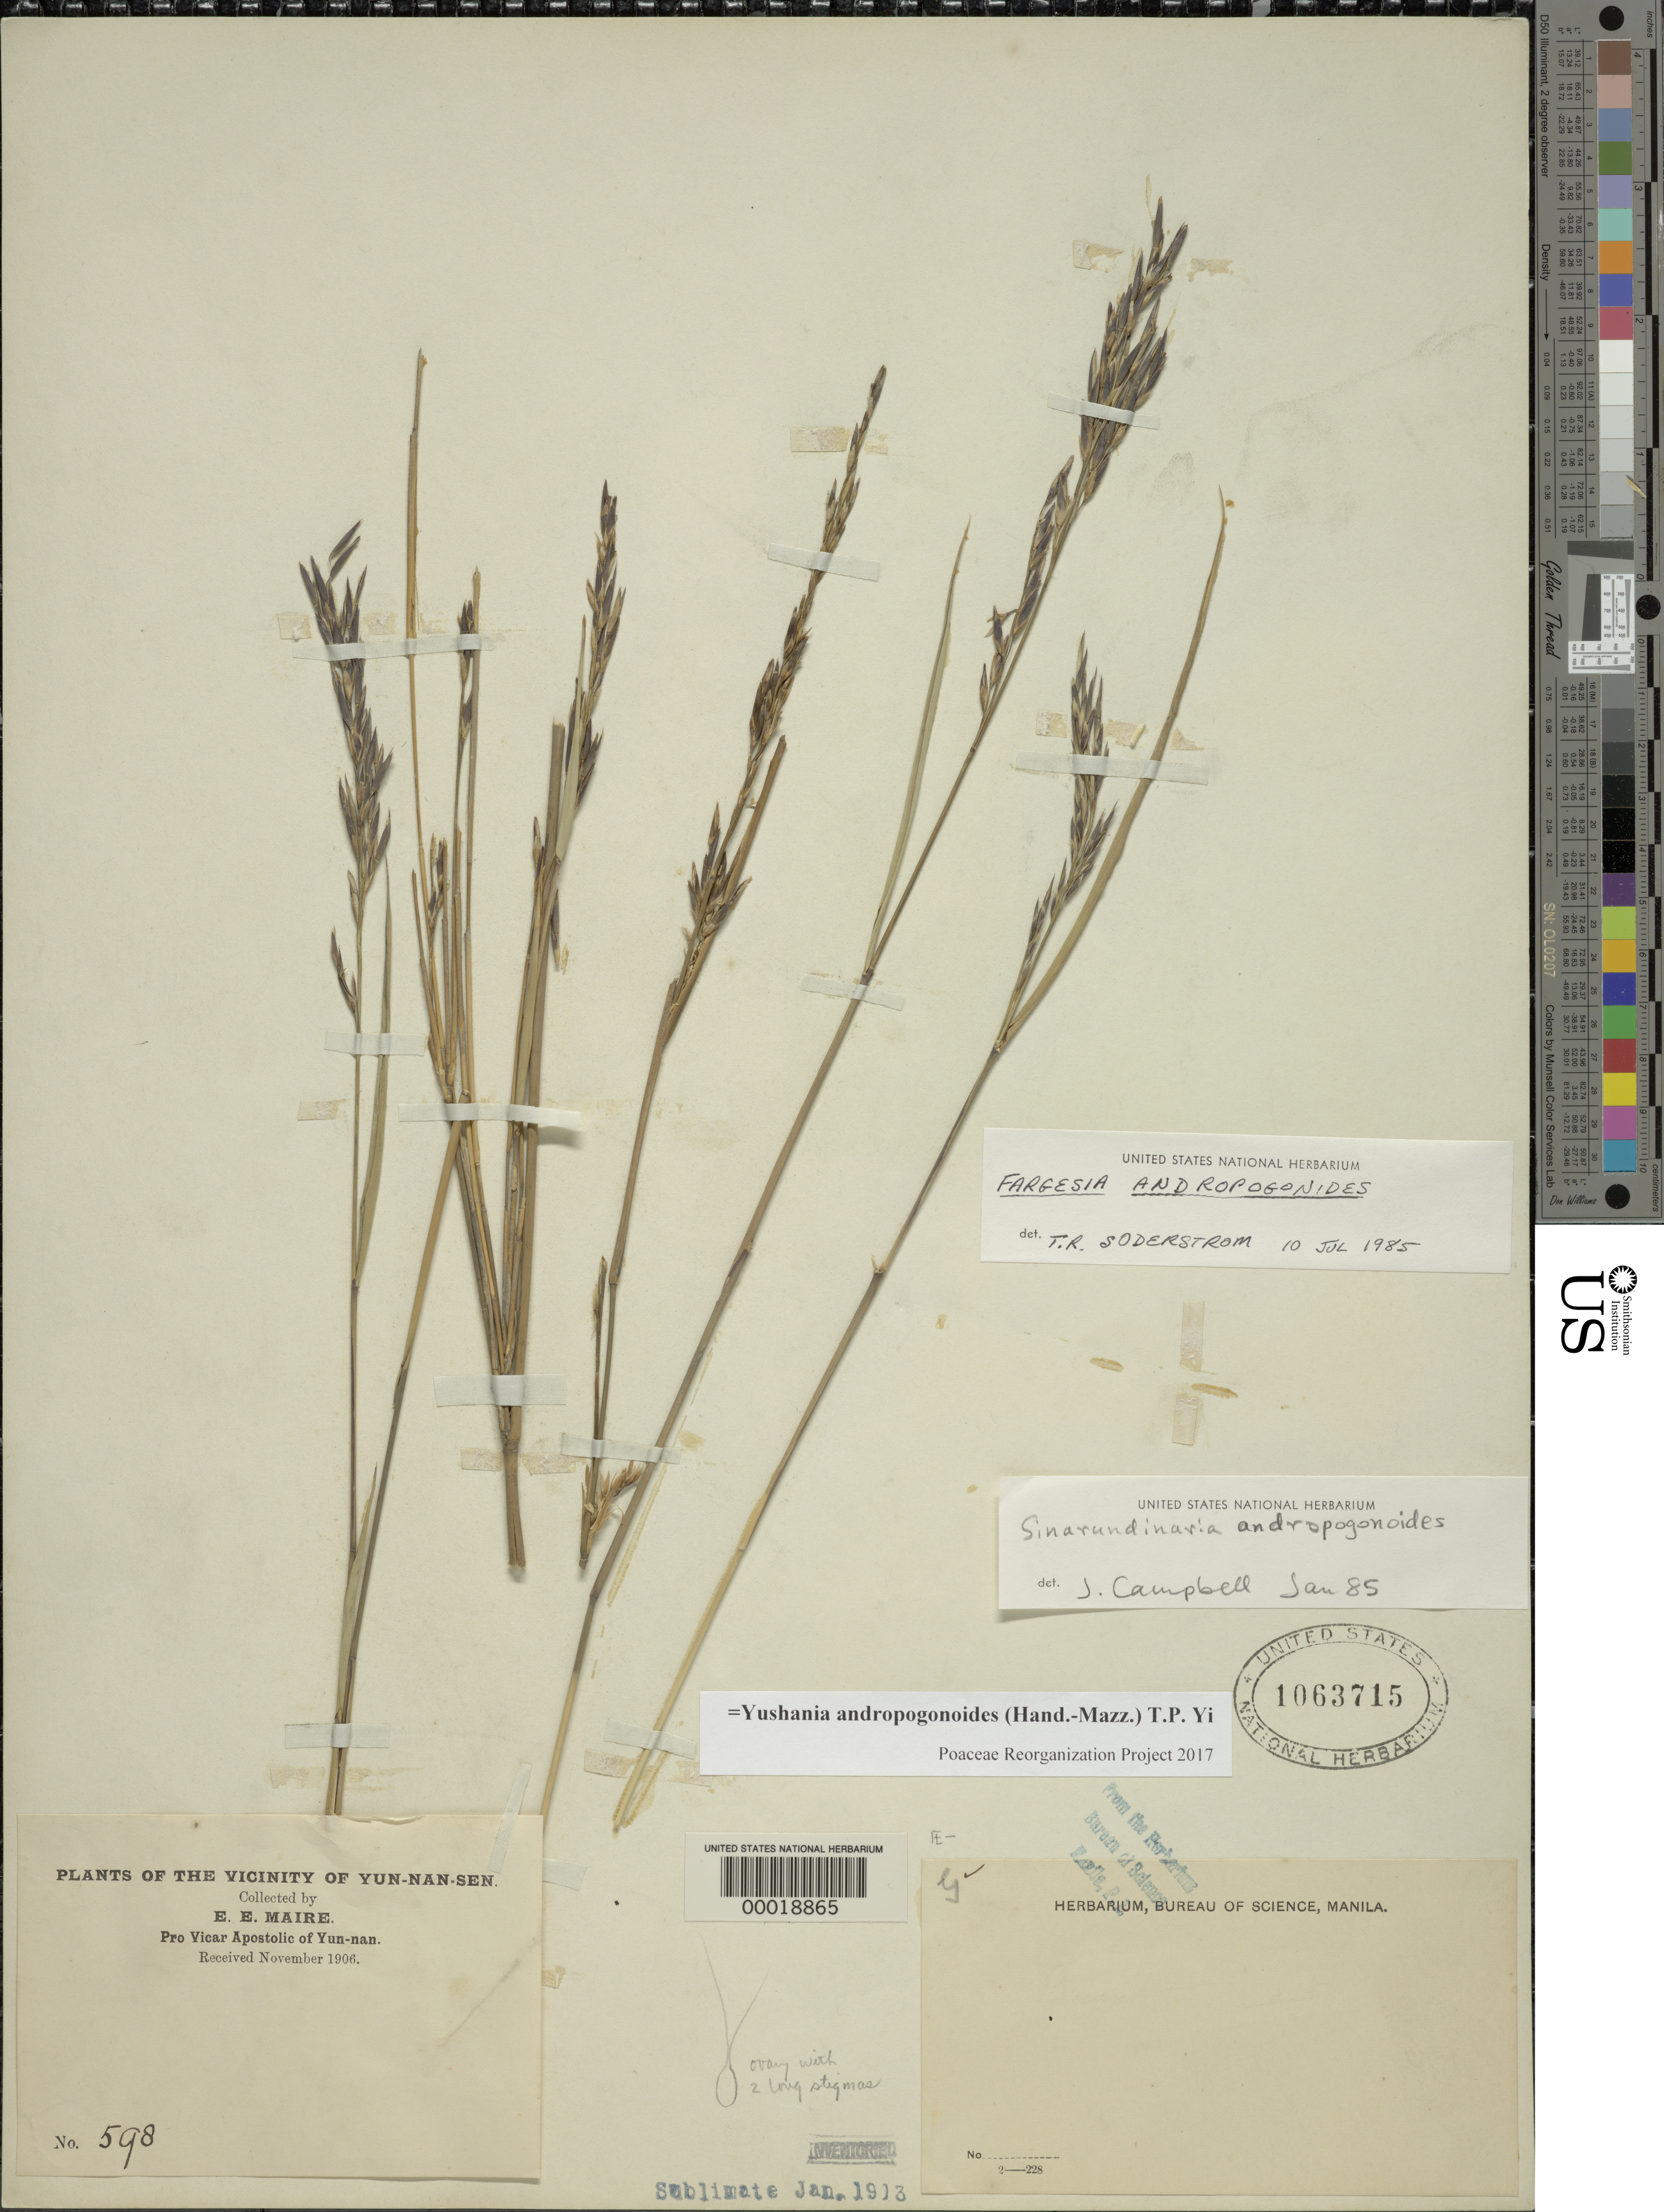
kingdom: Plantae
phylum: Tracheophyta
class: Liliopsida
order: Poales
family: Poaceae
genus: Yushania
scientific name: Yushania andropogonoides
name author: (Hand.-Mazz.) T.P. Yi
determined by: Poaceae Reorganization Project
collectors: E. E. Maire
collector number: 598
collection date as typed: Nov 1906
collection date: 1906-11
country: China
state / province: Yunnan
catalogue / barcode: US 1063715